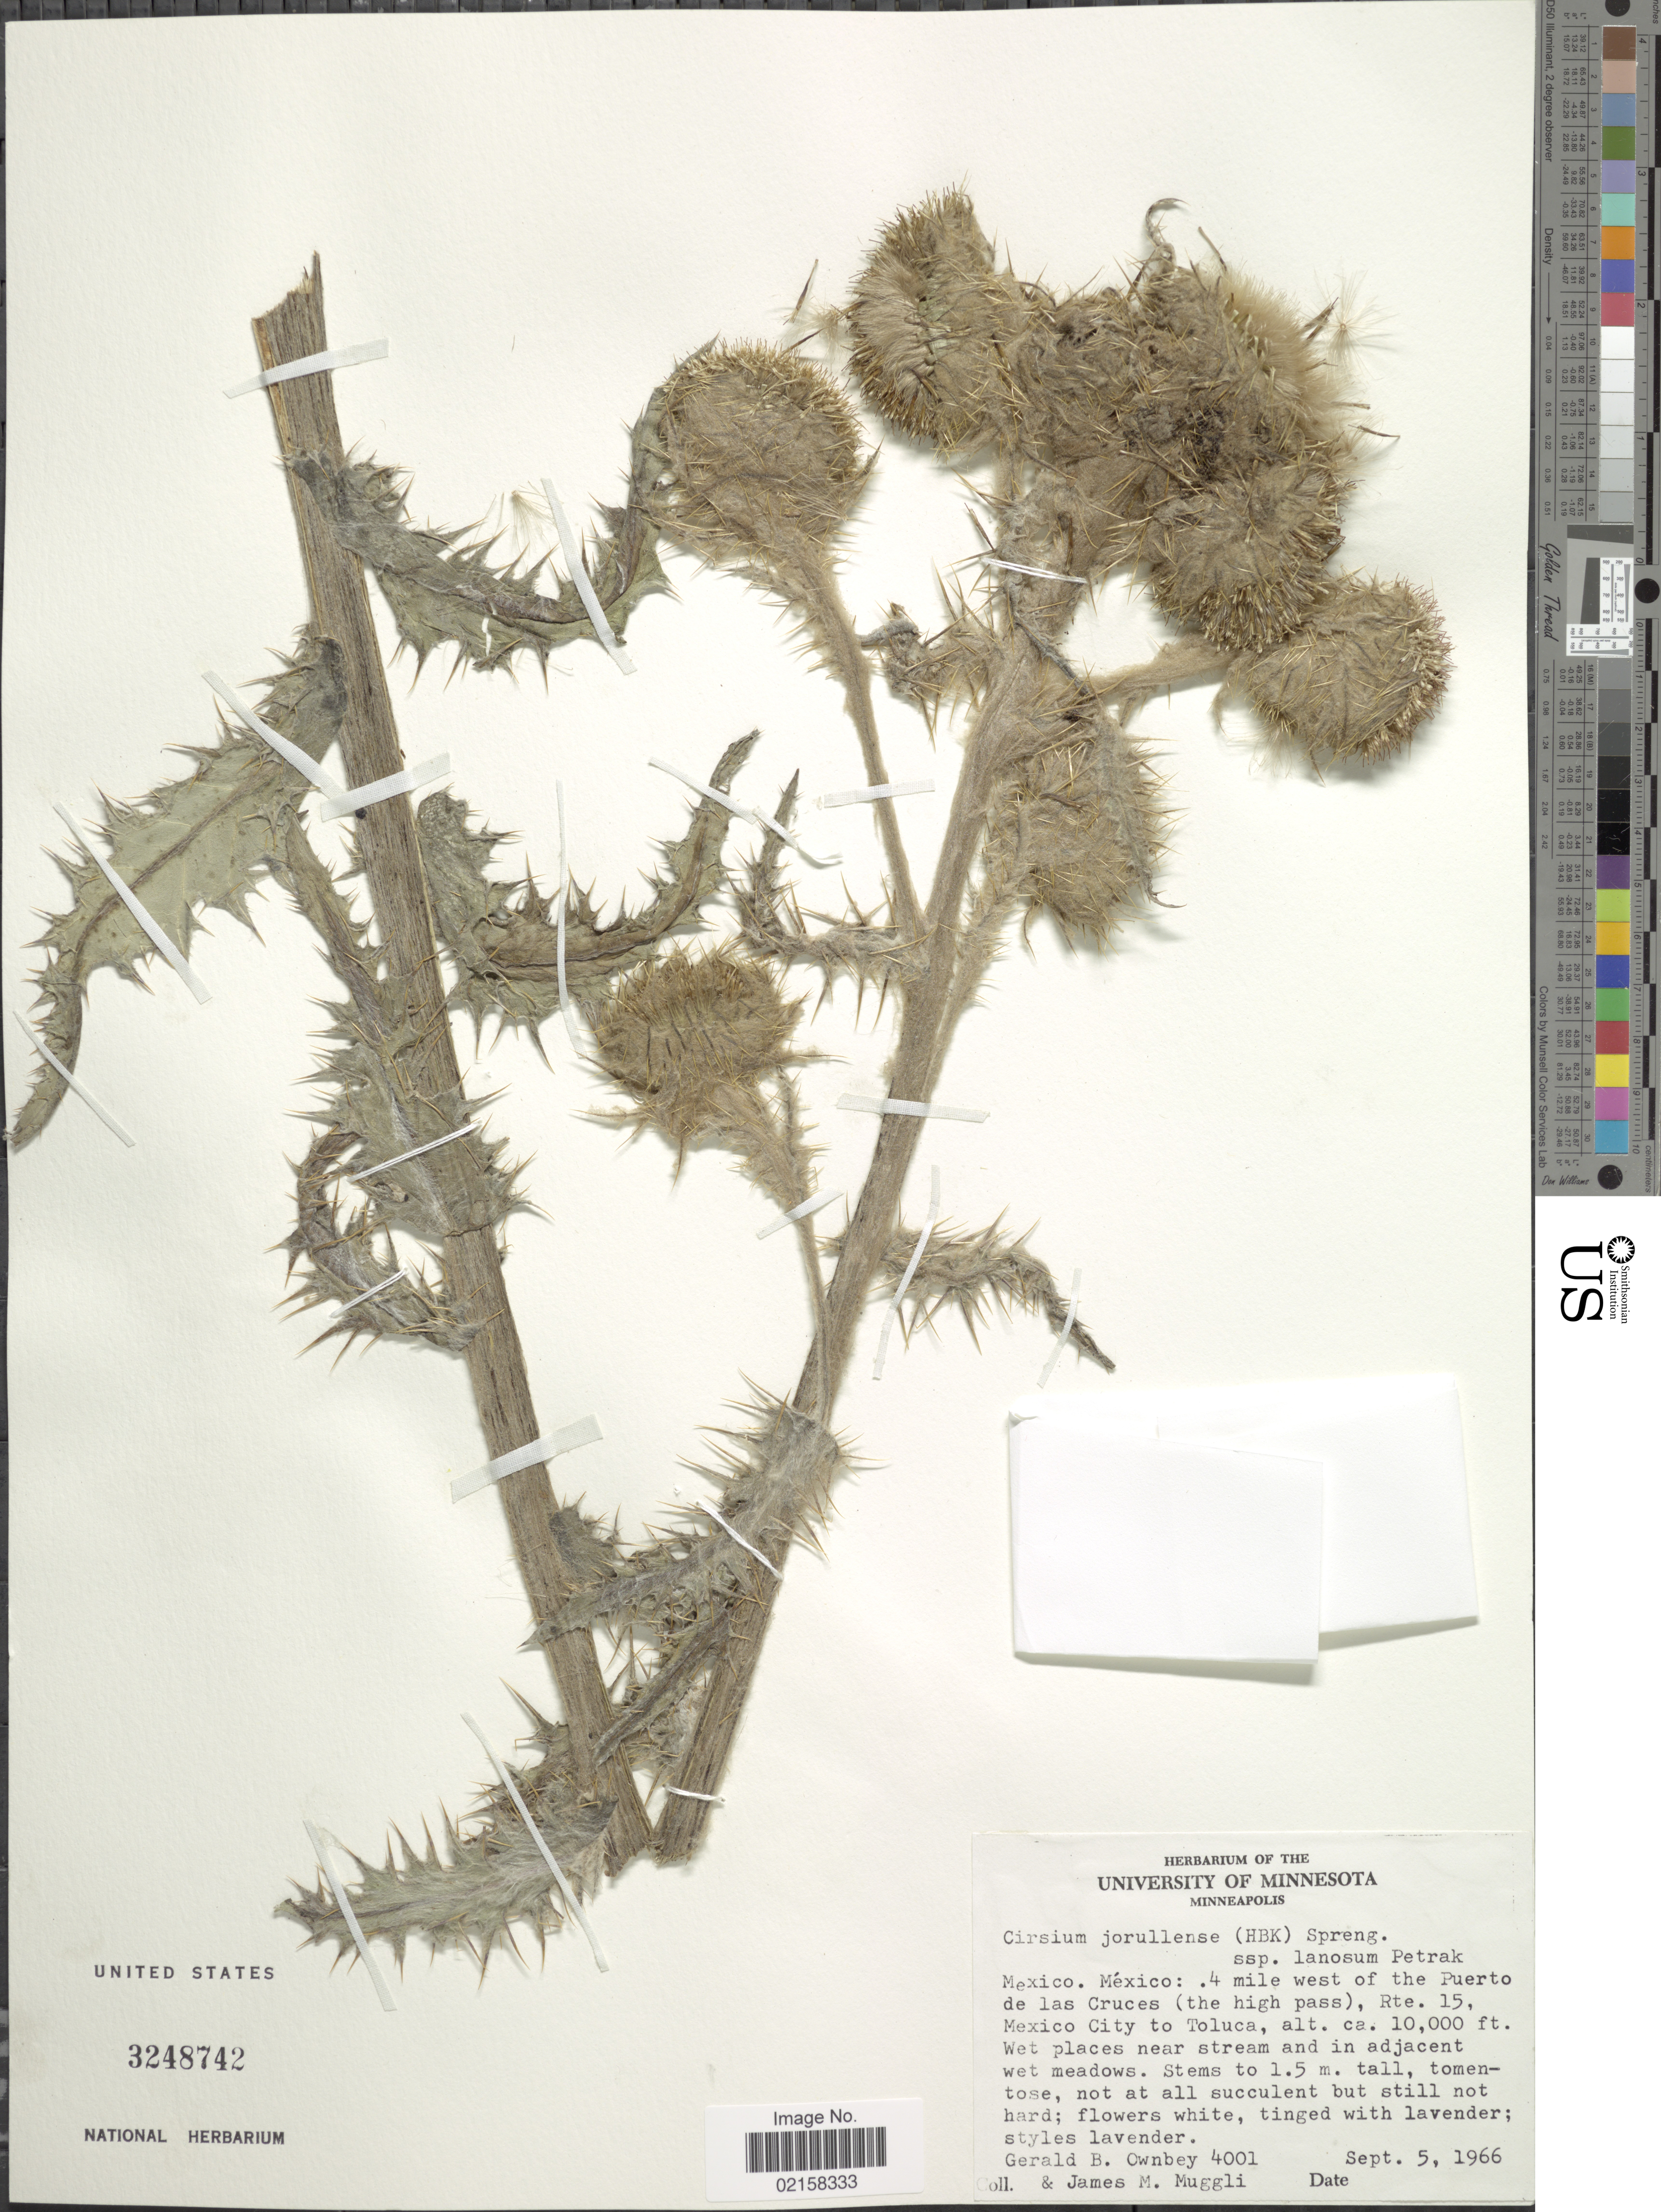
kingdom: Plantae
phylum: Tracheophyta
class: Magnoliopsida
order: Asterales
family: Asteraceae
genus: Cirsium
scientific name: Cirsium jorullense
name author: (Kunth) Spreng.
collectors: G. B. Ownbey & J. Muggli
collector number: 4001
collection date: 1966-09-05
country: Mexico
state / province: México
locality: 4 mile west of the Puerto de las Cruces (the high pass), Rte. 15, Mexico City to Toluca.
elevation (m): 3048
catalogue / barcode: US 3248742